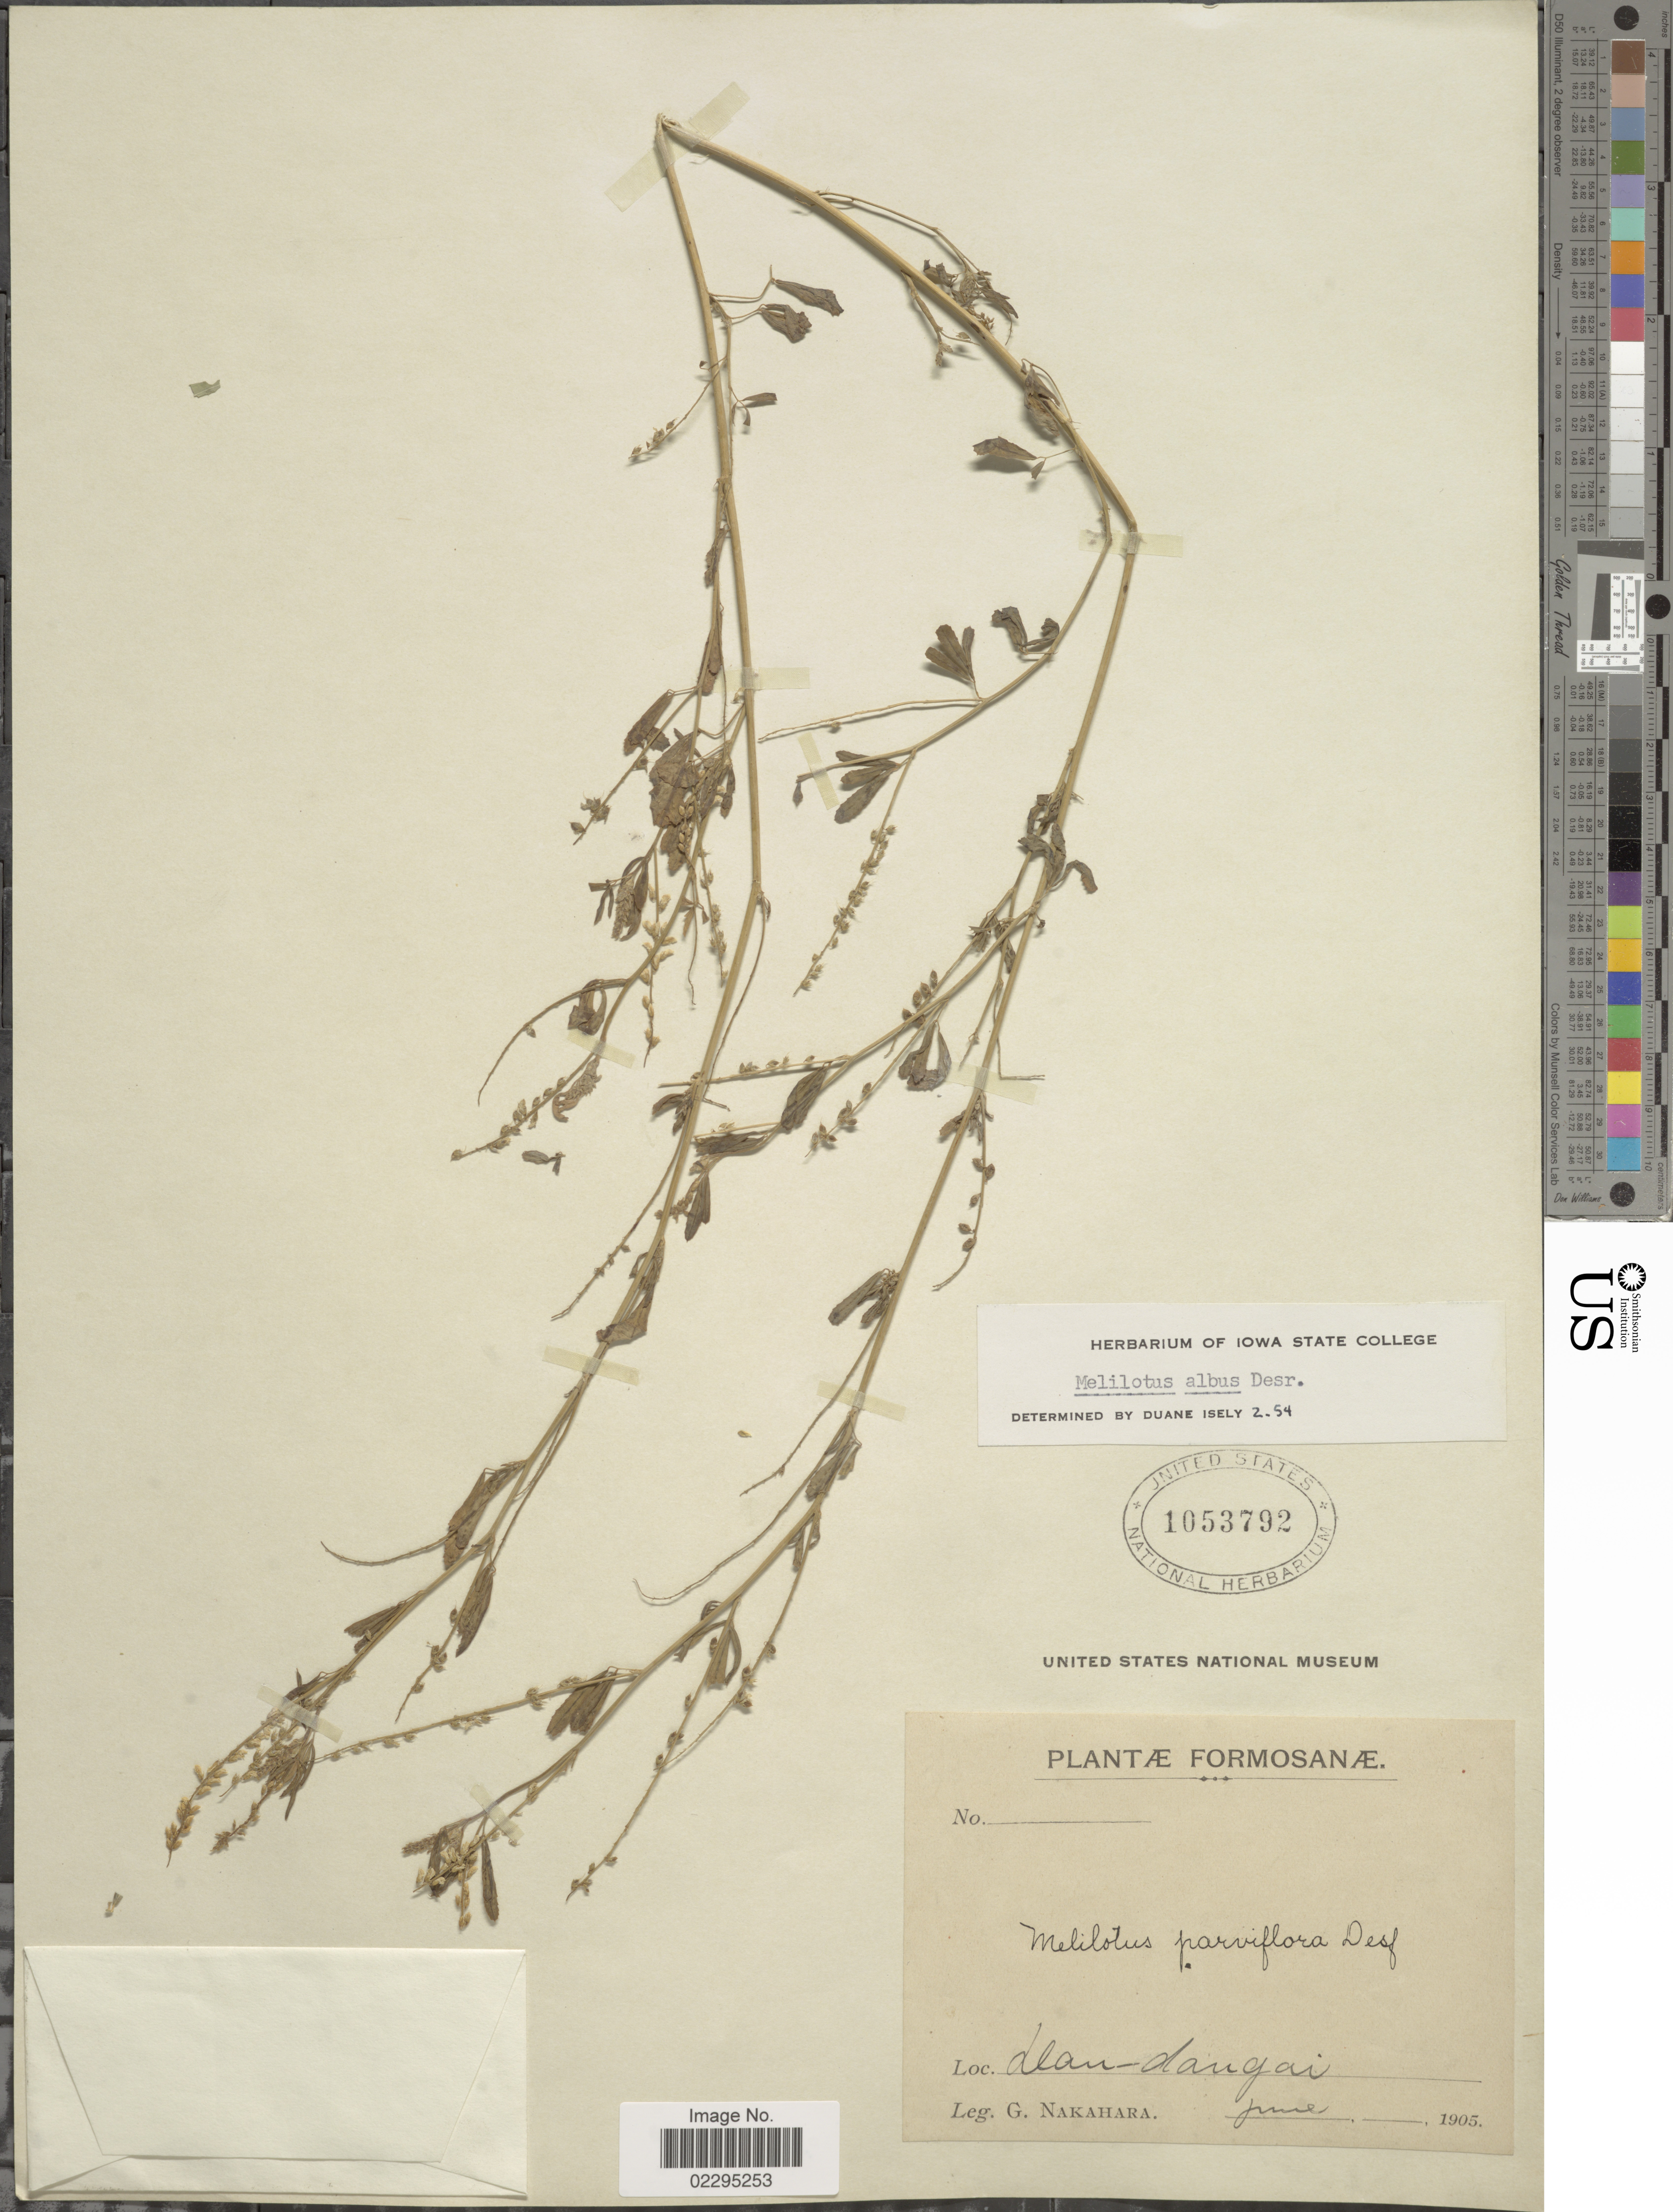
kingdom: Plantae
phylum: Tracheophyta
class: Magnoliopsida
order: Fabales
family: Fabaceae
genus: Melilotus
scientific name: Melilotus albus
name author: Medik.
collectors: G. Nakahara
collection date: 1905-06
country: Taiwan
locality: Formosa, Dan-Dangai.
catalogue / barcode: US 1053792